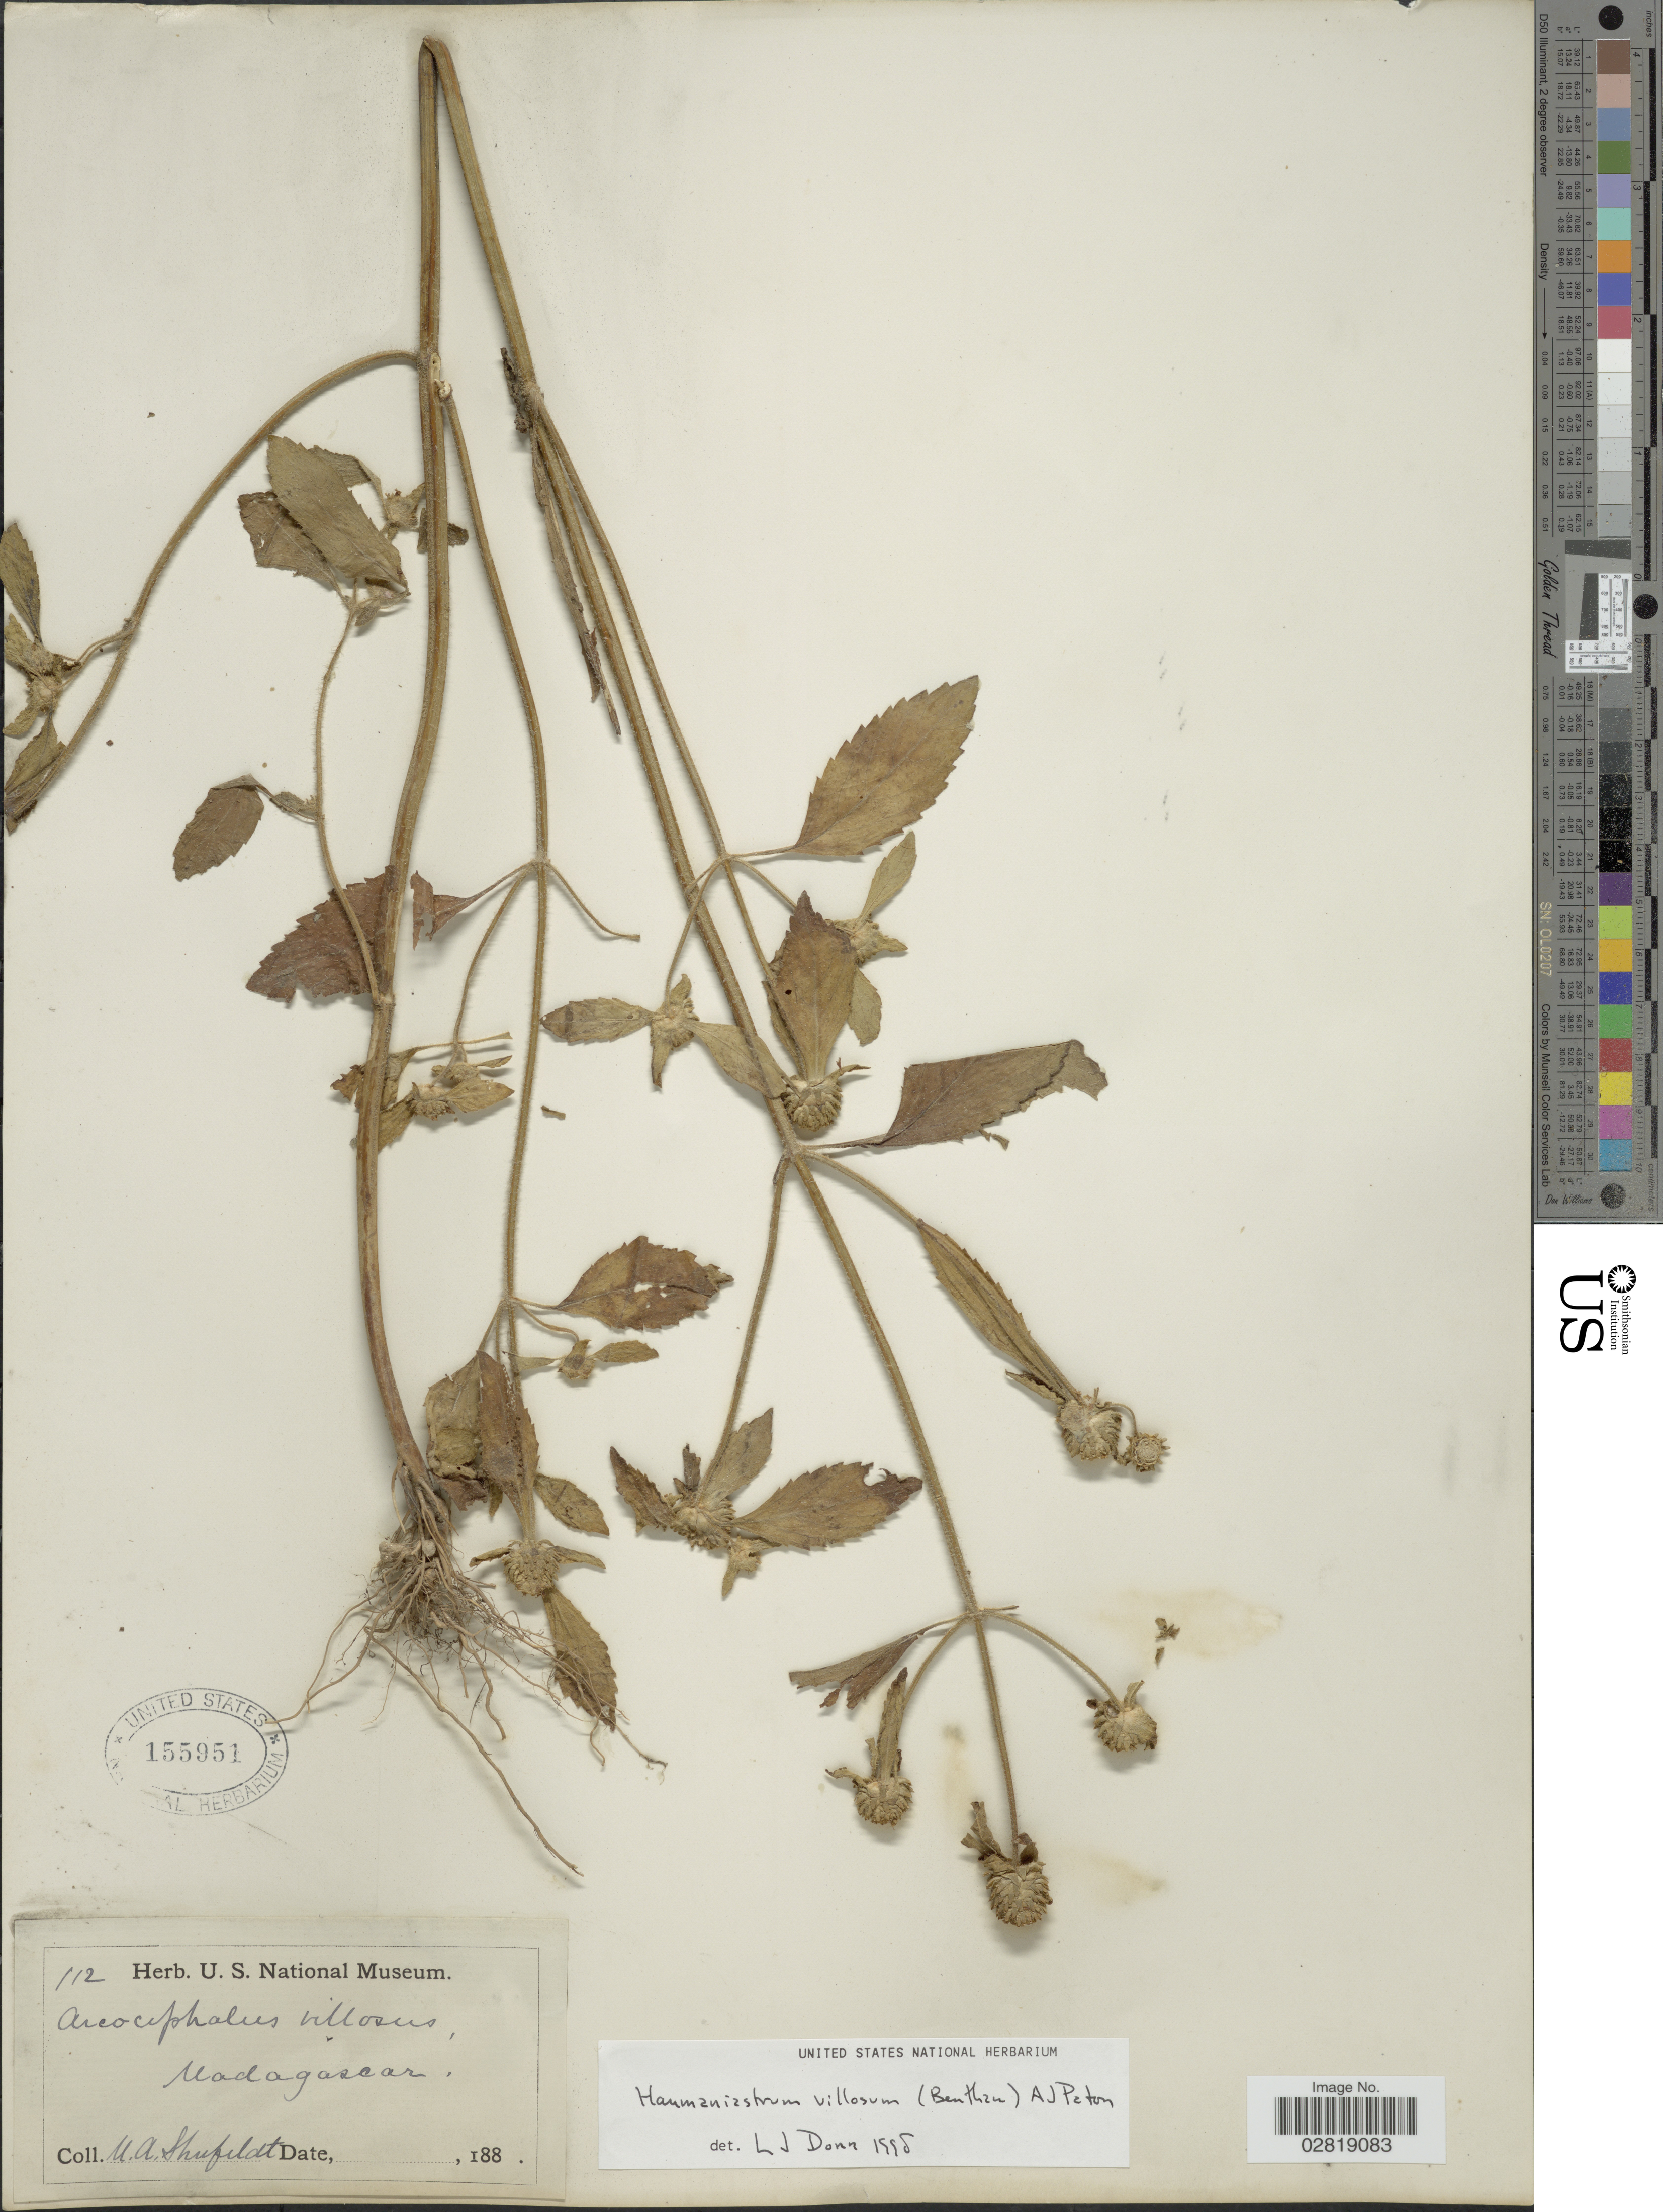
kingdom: Plantae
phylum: Tracheophyta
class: Magnoliopsida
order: Lamiales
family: Lamiaceae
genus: Haumaniastrum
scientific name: Haumaniastrum villosum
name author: (Benth.) Paton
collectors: M. Shufeldt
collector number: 112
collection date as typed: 188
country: Madagascar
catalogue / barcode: US 155951